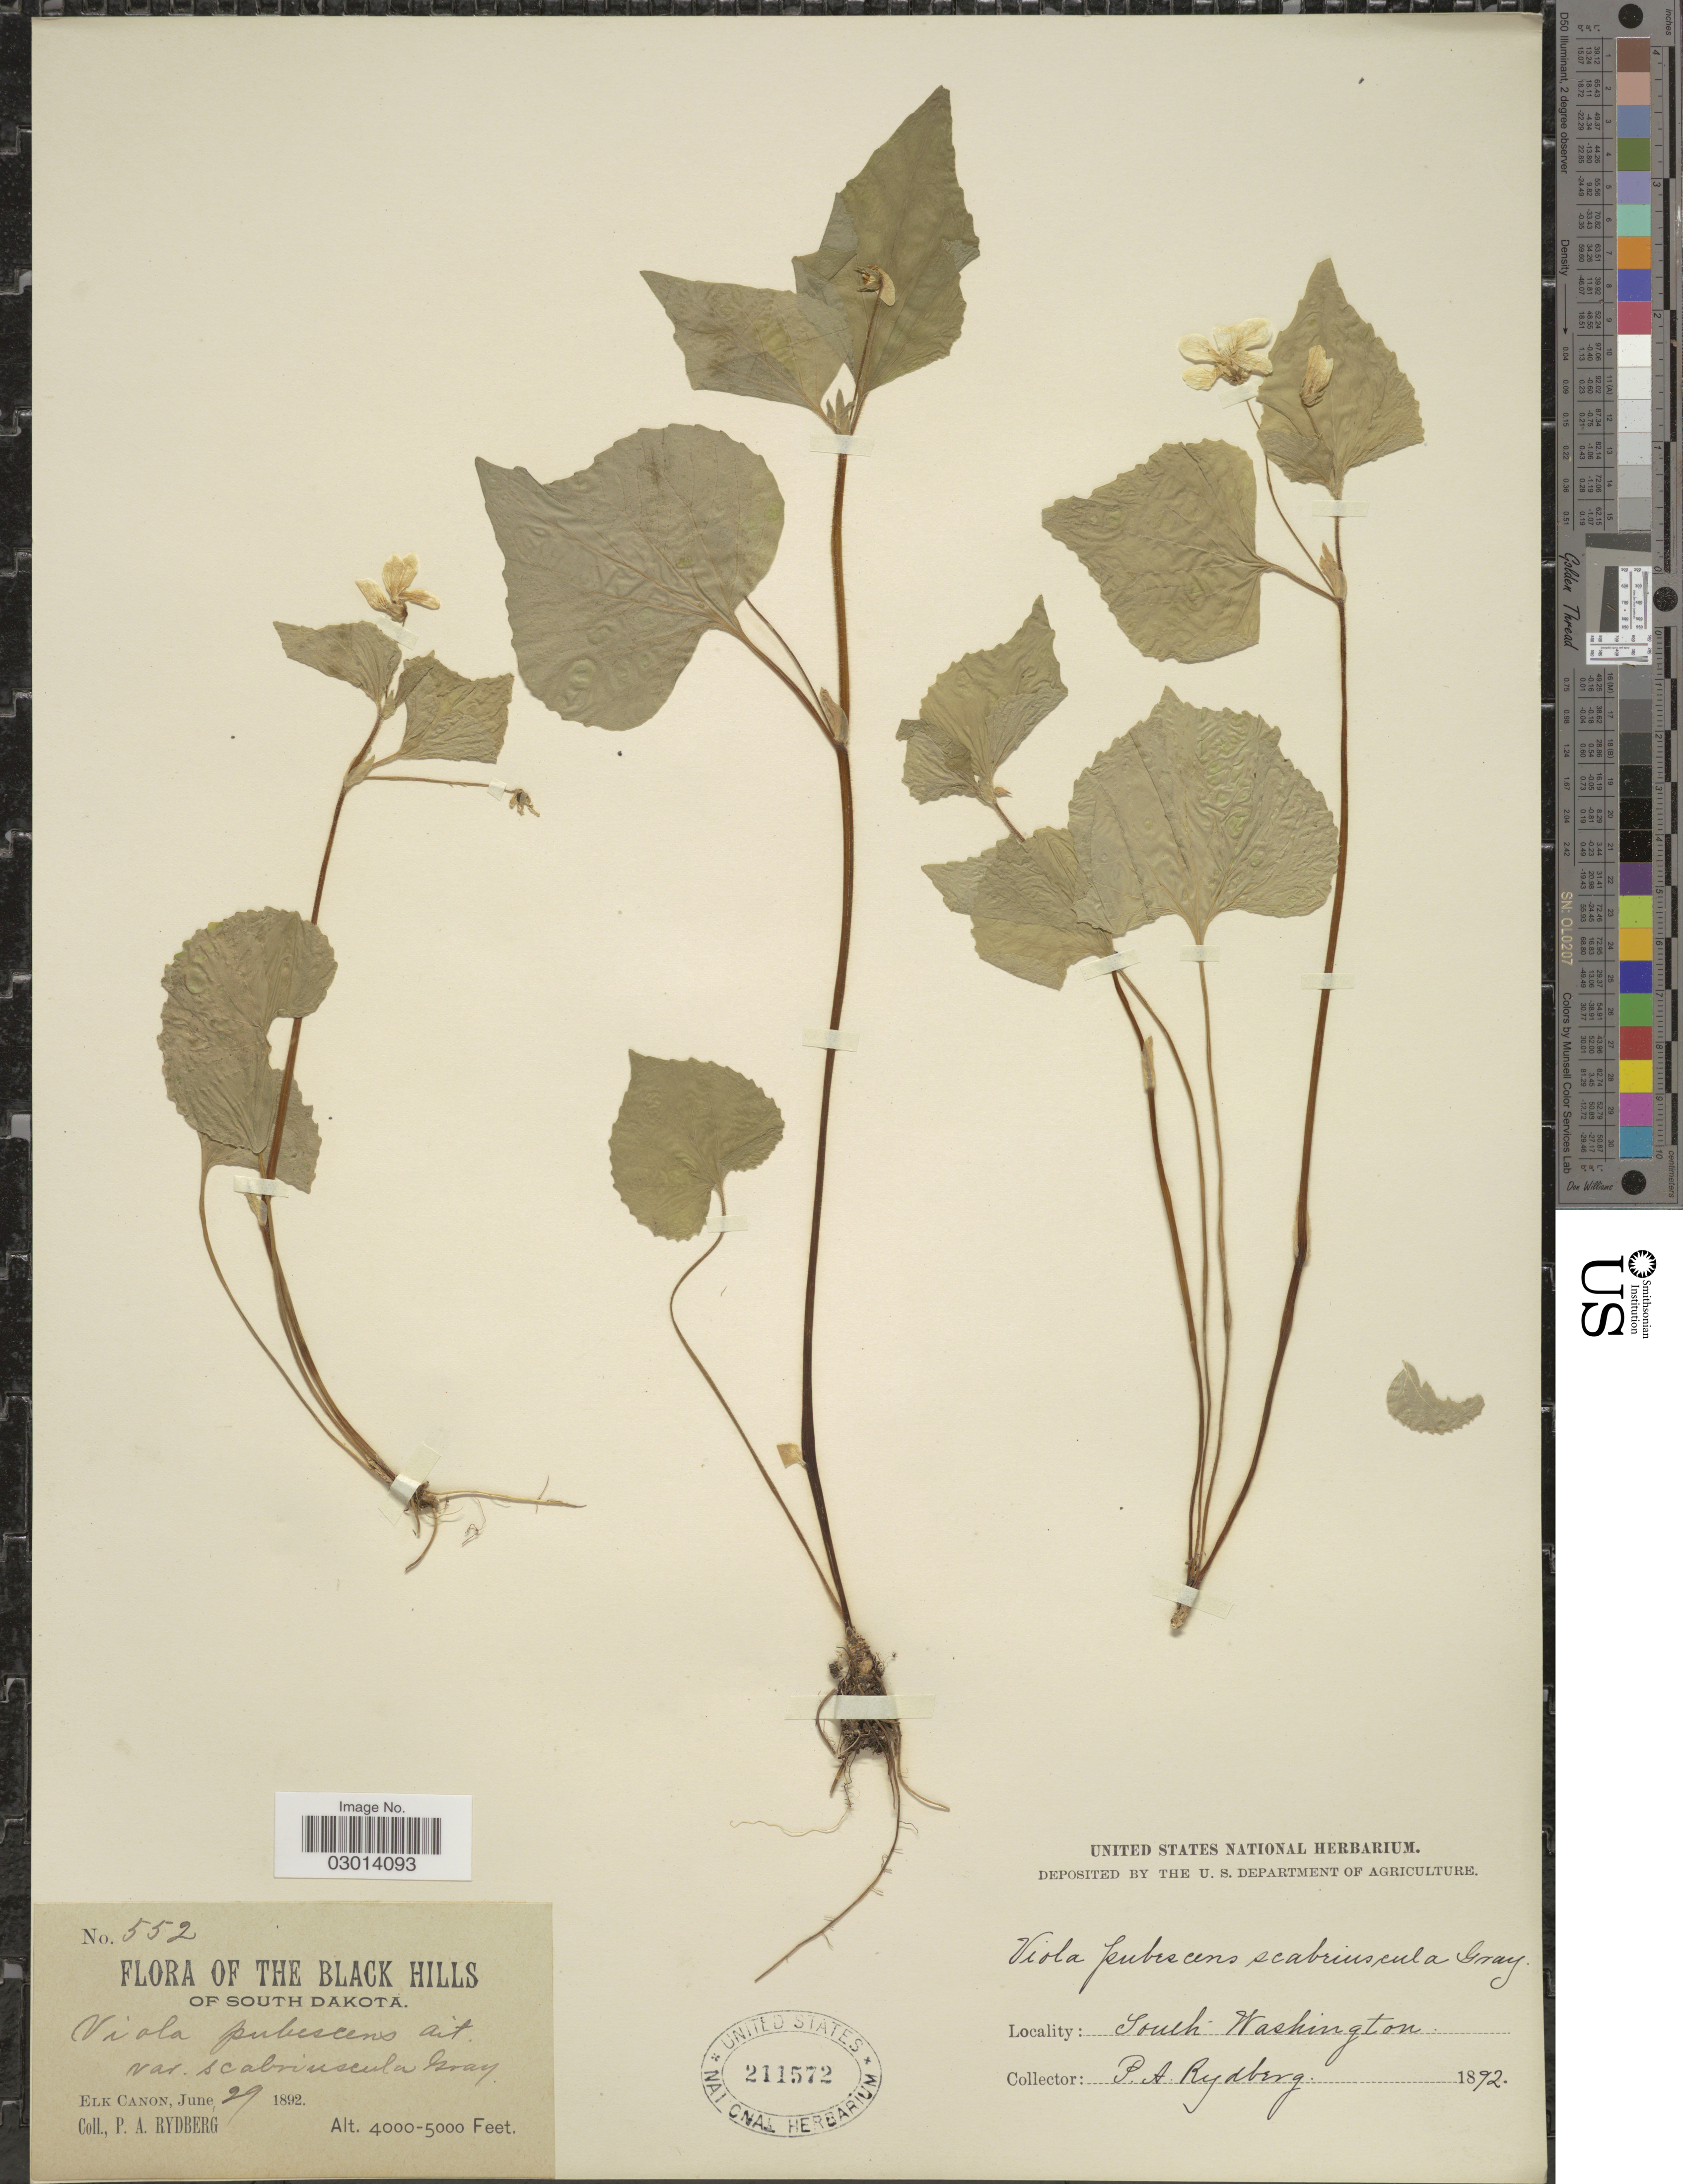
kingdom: Plantae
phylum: Tracheophyta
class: Magnoliopsida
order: Malpighiales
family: Violaceae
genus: Viola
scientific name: Viola pubescens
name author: Aiton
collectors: P. A. Rydberg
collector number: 552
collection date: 1892-06-29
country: United States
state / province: South Dakota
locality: Black Hills of South Dakota. Elk Canon. South Washington.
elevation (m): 1219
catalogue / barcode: US 211572